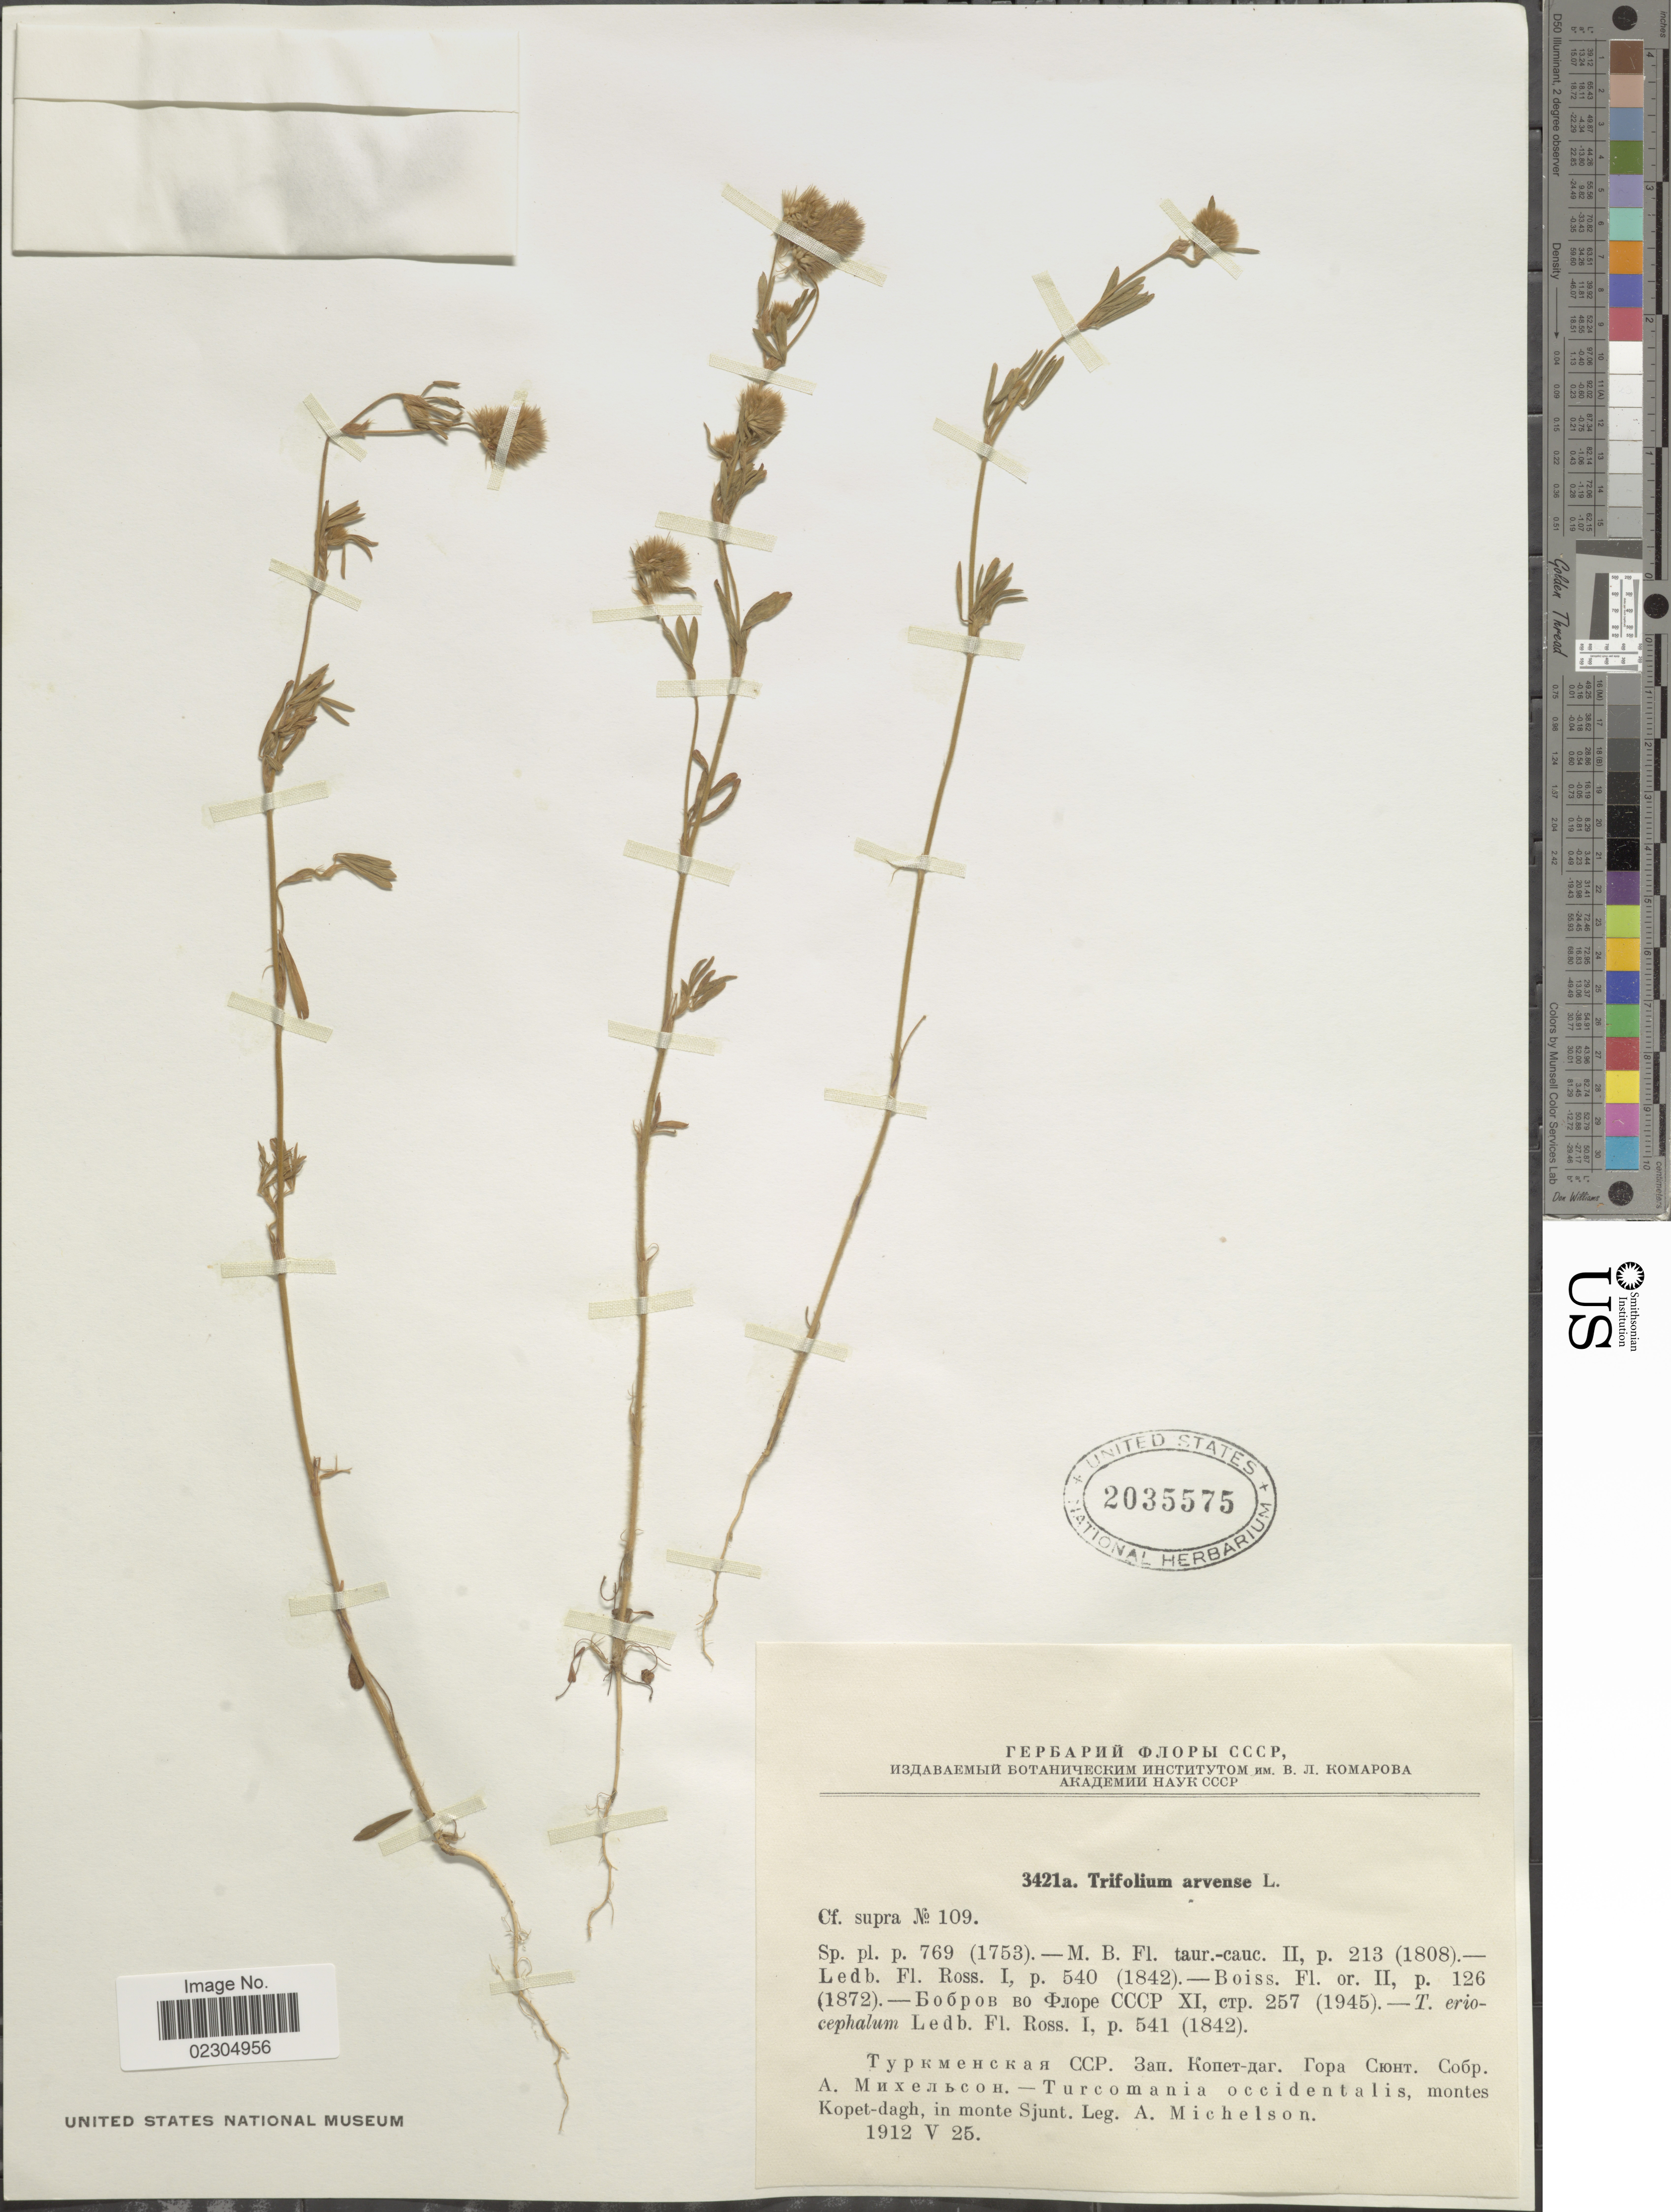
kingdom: Plantae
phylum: Tracheophyta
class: Magnoliopsida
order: Fabales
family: Fabaceae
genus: Trifolium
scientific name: Trifolium arvense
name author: L.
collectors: A. Michelson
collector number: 109/3421a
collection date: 1912-05-25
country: Turkmenistan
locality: Turcomania occidentalis, montes Kopet-dagh, in monte Sjunt.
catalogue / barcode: US 2035575